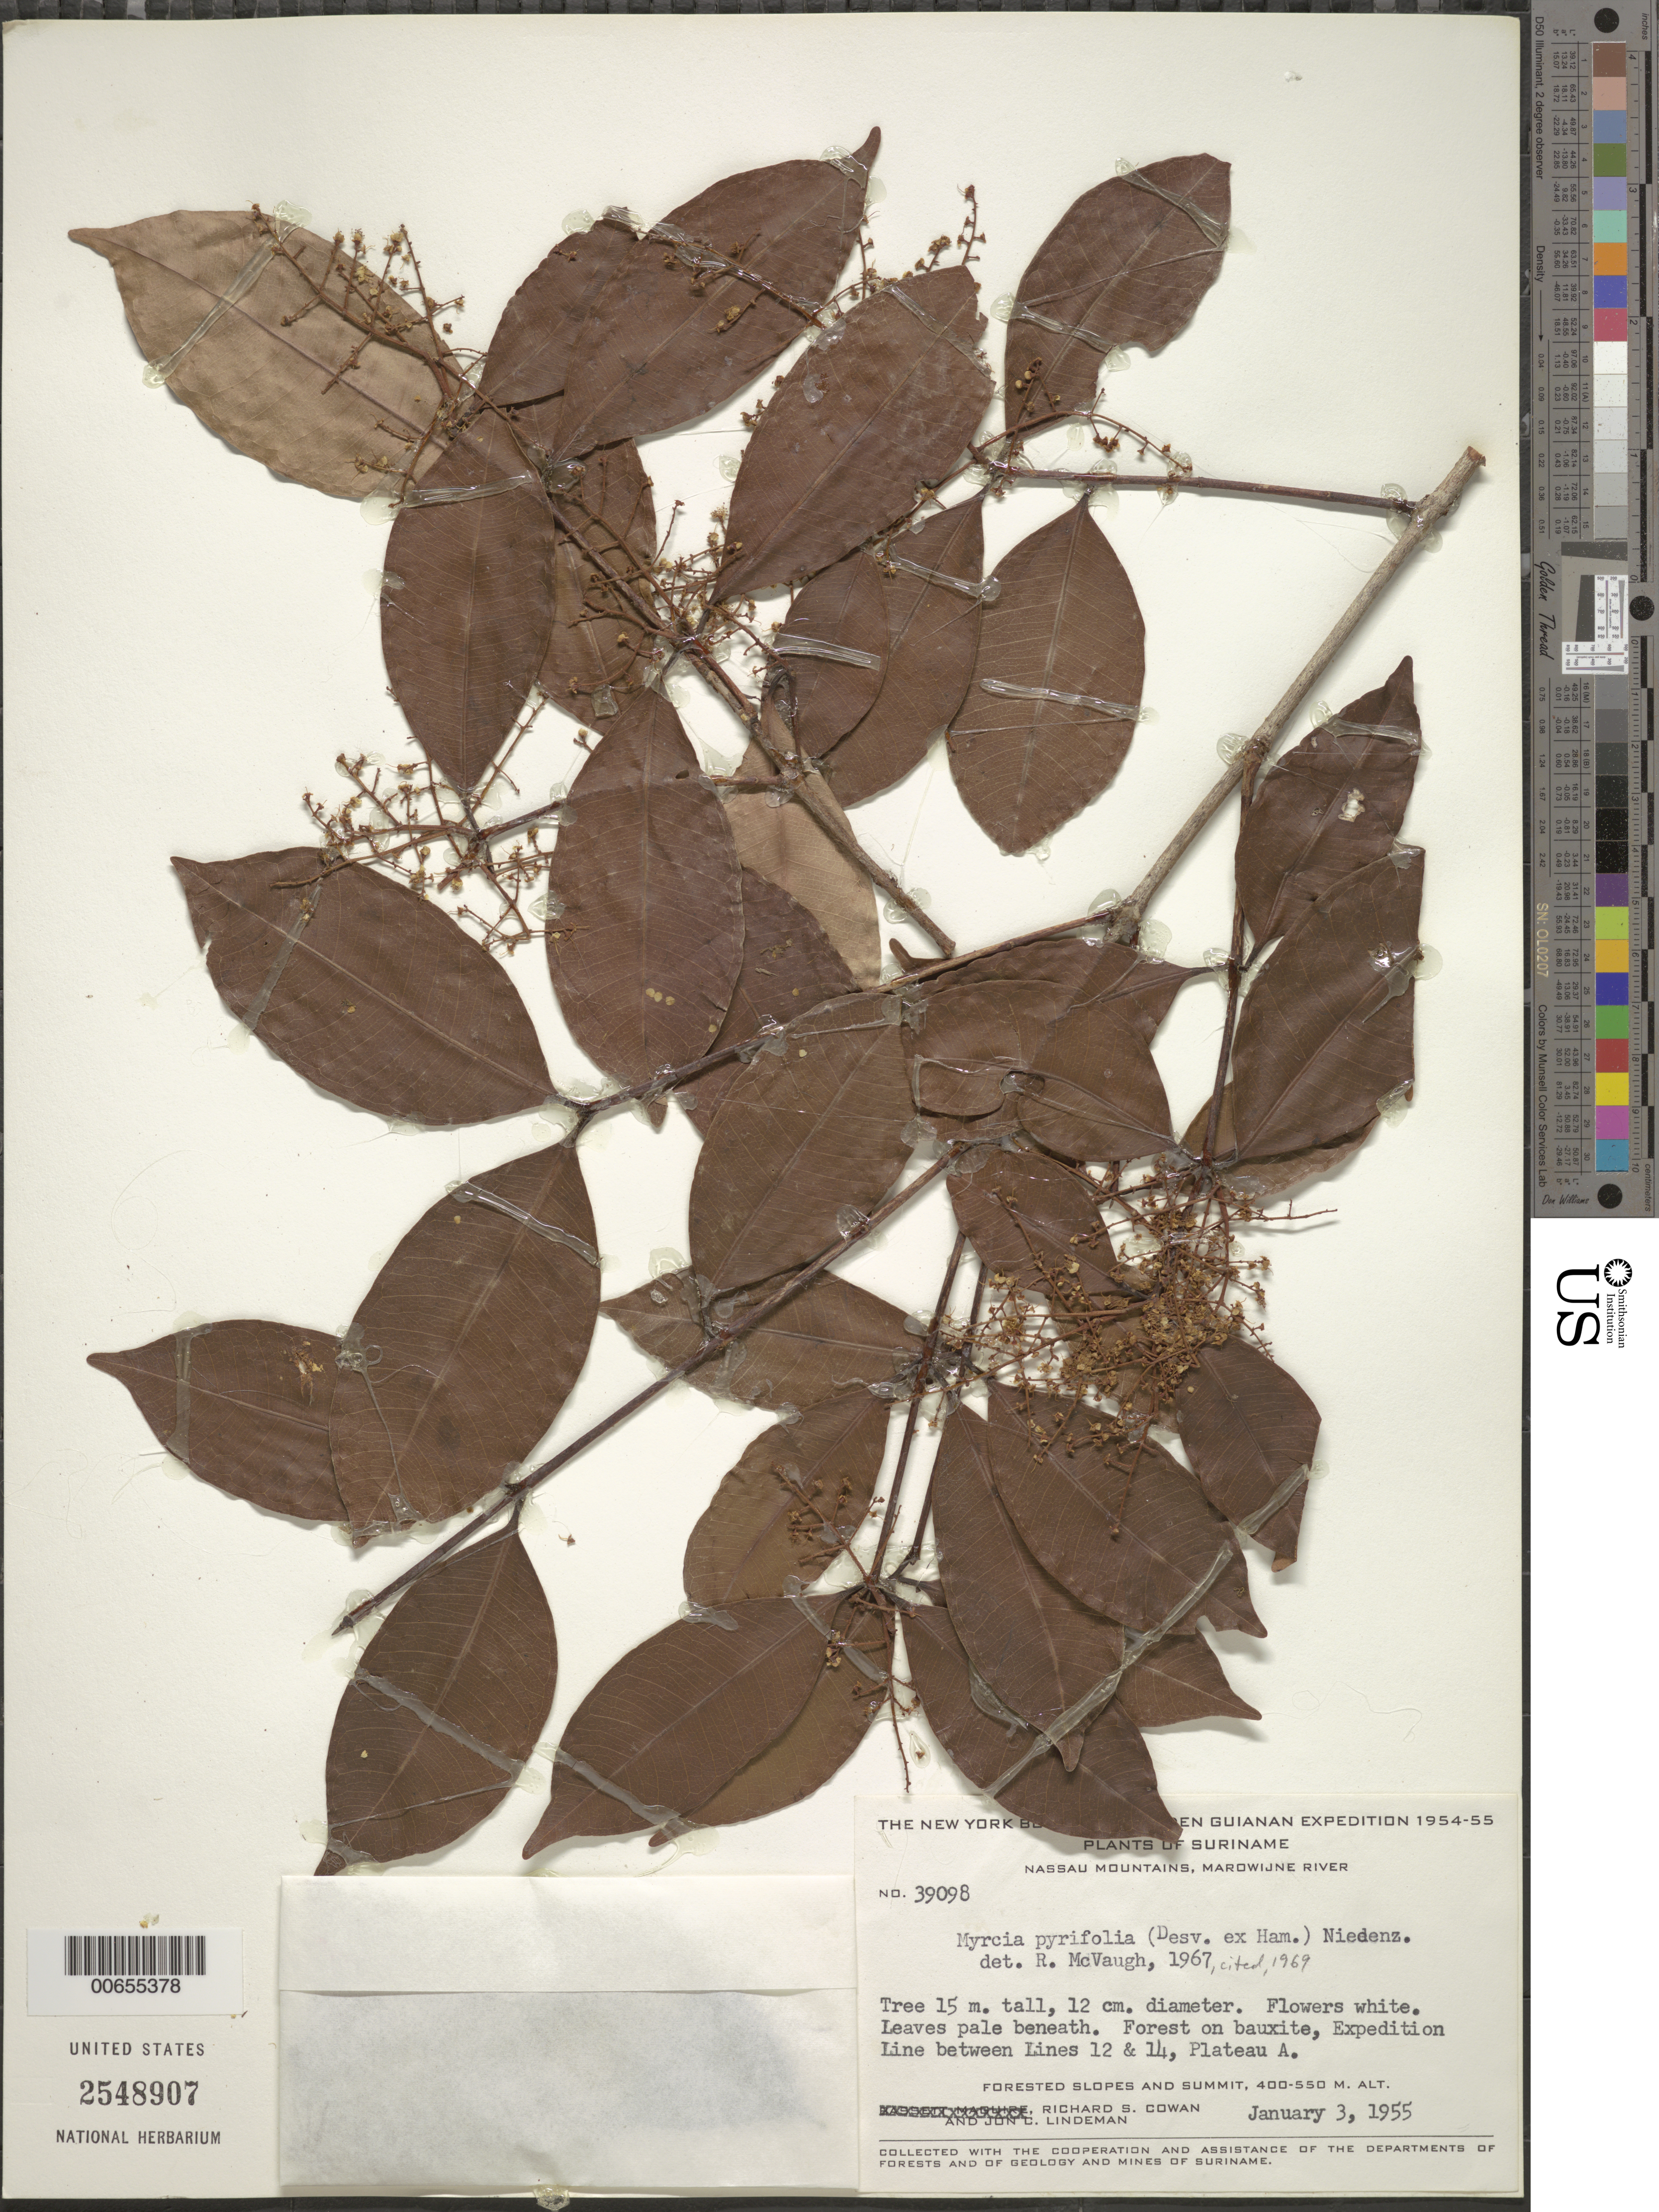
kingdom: Plantae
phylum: Tracheophyta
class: Magnoliopsida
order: Myrtales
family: Myrtaceae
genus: Myrcia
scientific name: Myrcia pyrifolia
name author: Nied.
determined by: McVaugh, R.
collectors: R. S. Cowan & J. C. Lindeman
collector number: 39098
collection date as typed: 3-Jan-55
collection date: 1955-01-03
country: Suriname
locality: Nassau Mts., Marowijne R., Plateau A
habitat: Forest on bauxite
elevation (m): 400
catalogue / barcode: US 2548907